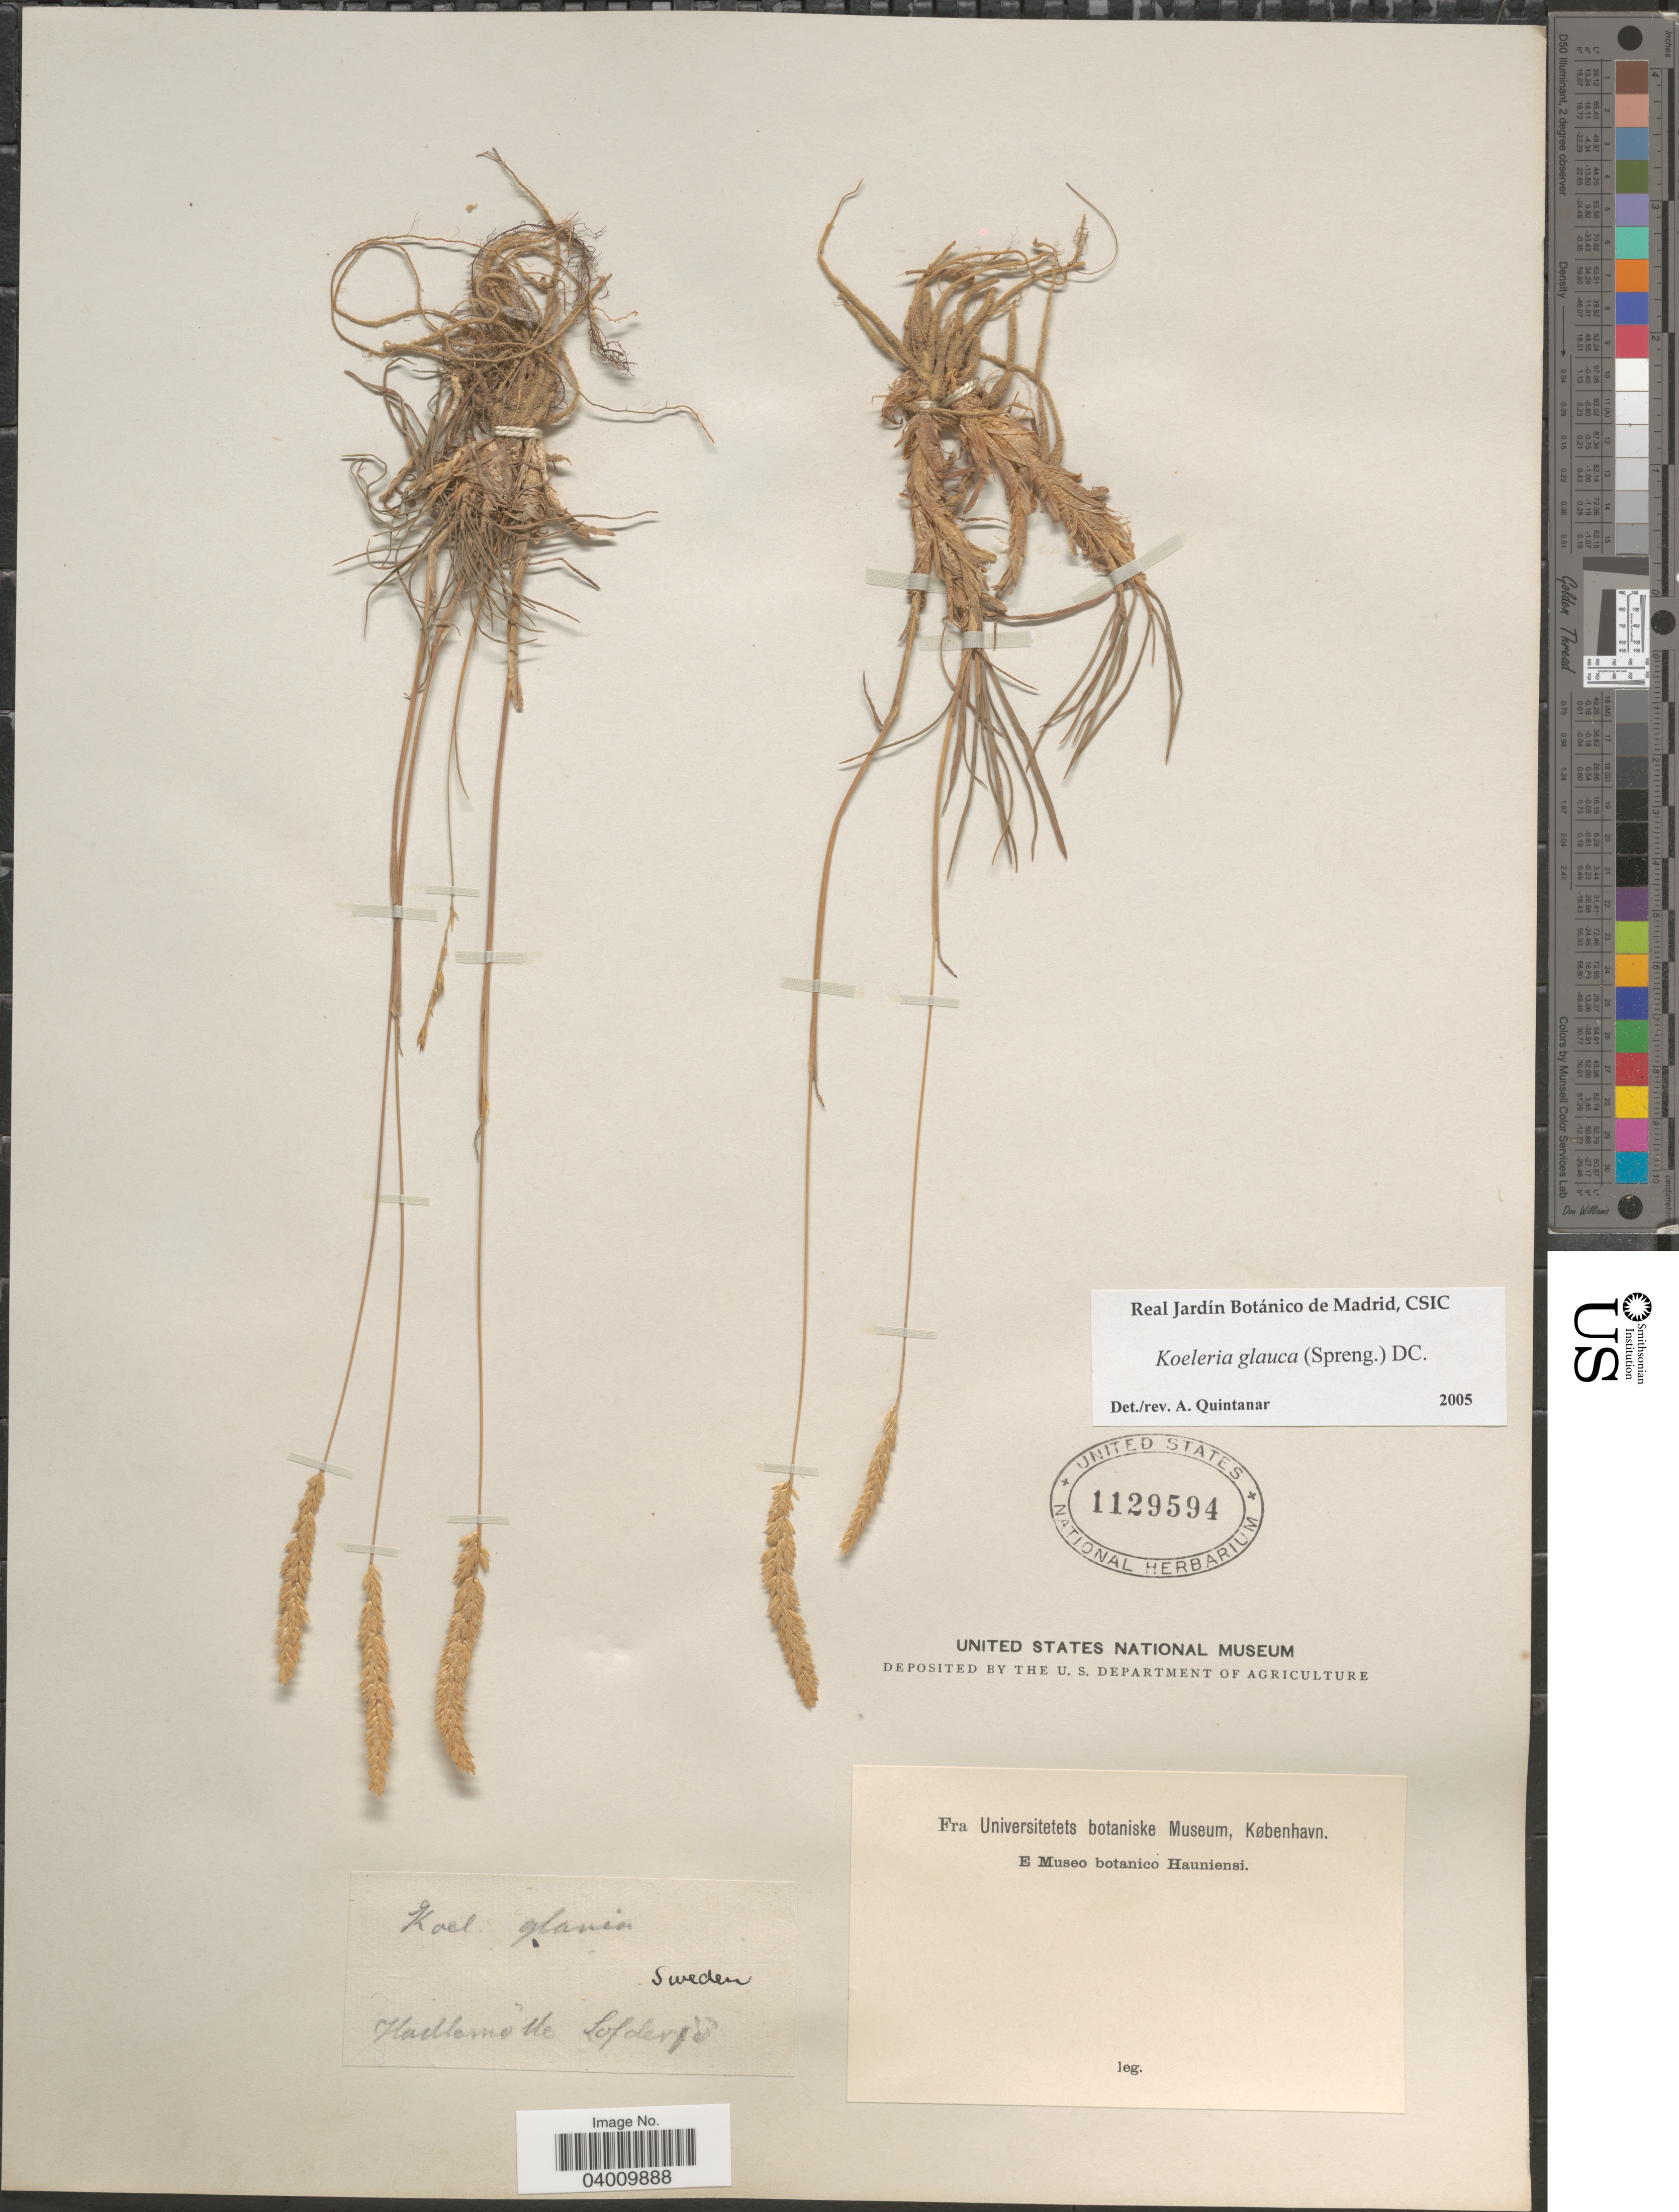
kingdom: Plantae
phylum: Tracheophyta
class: Liliopsida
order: Poales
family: Poaceae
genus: Koeleria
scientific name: Koeleria glauca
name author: (Spreng.) DC.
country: Sweden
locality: Hadlomo' Ue Lofderp'd. [interpreted]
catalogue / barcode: US 1129594